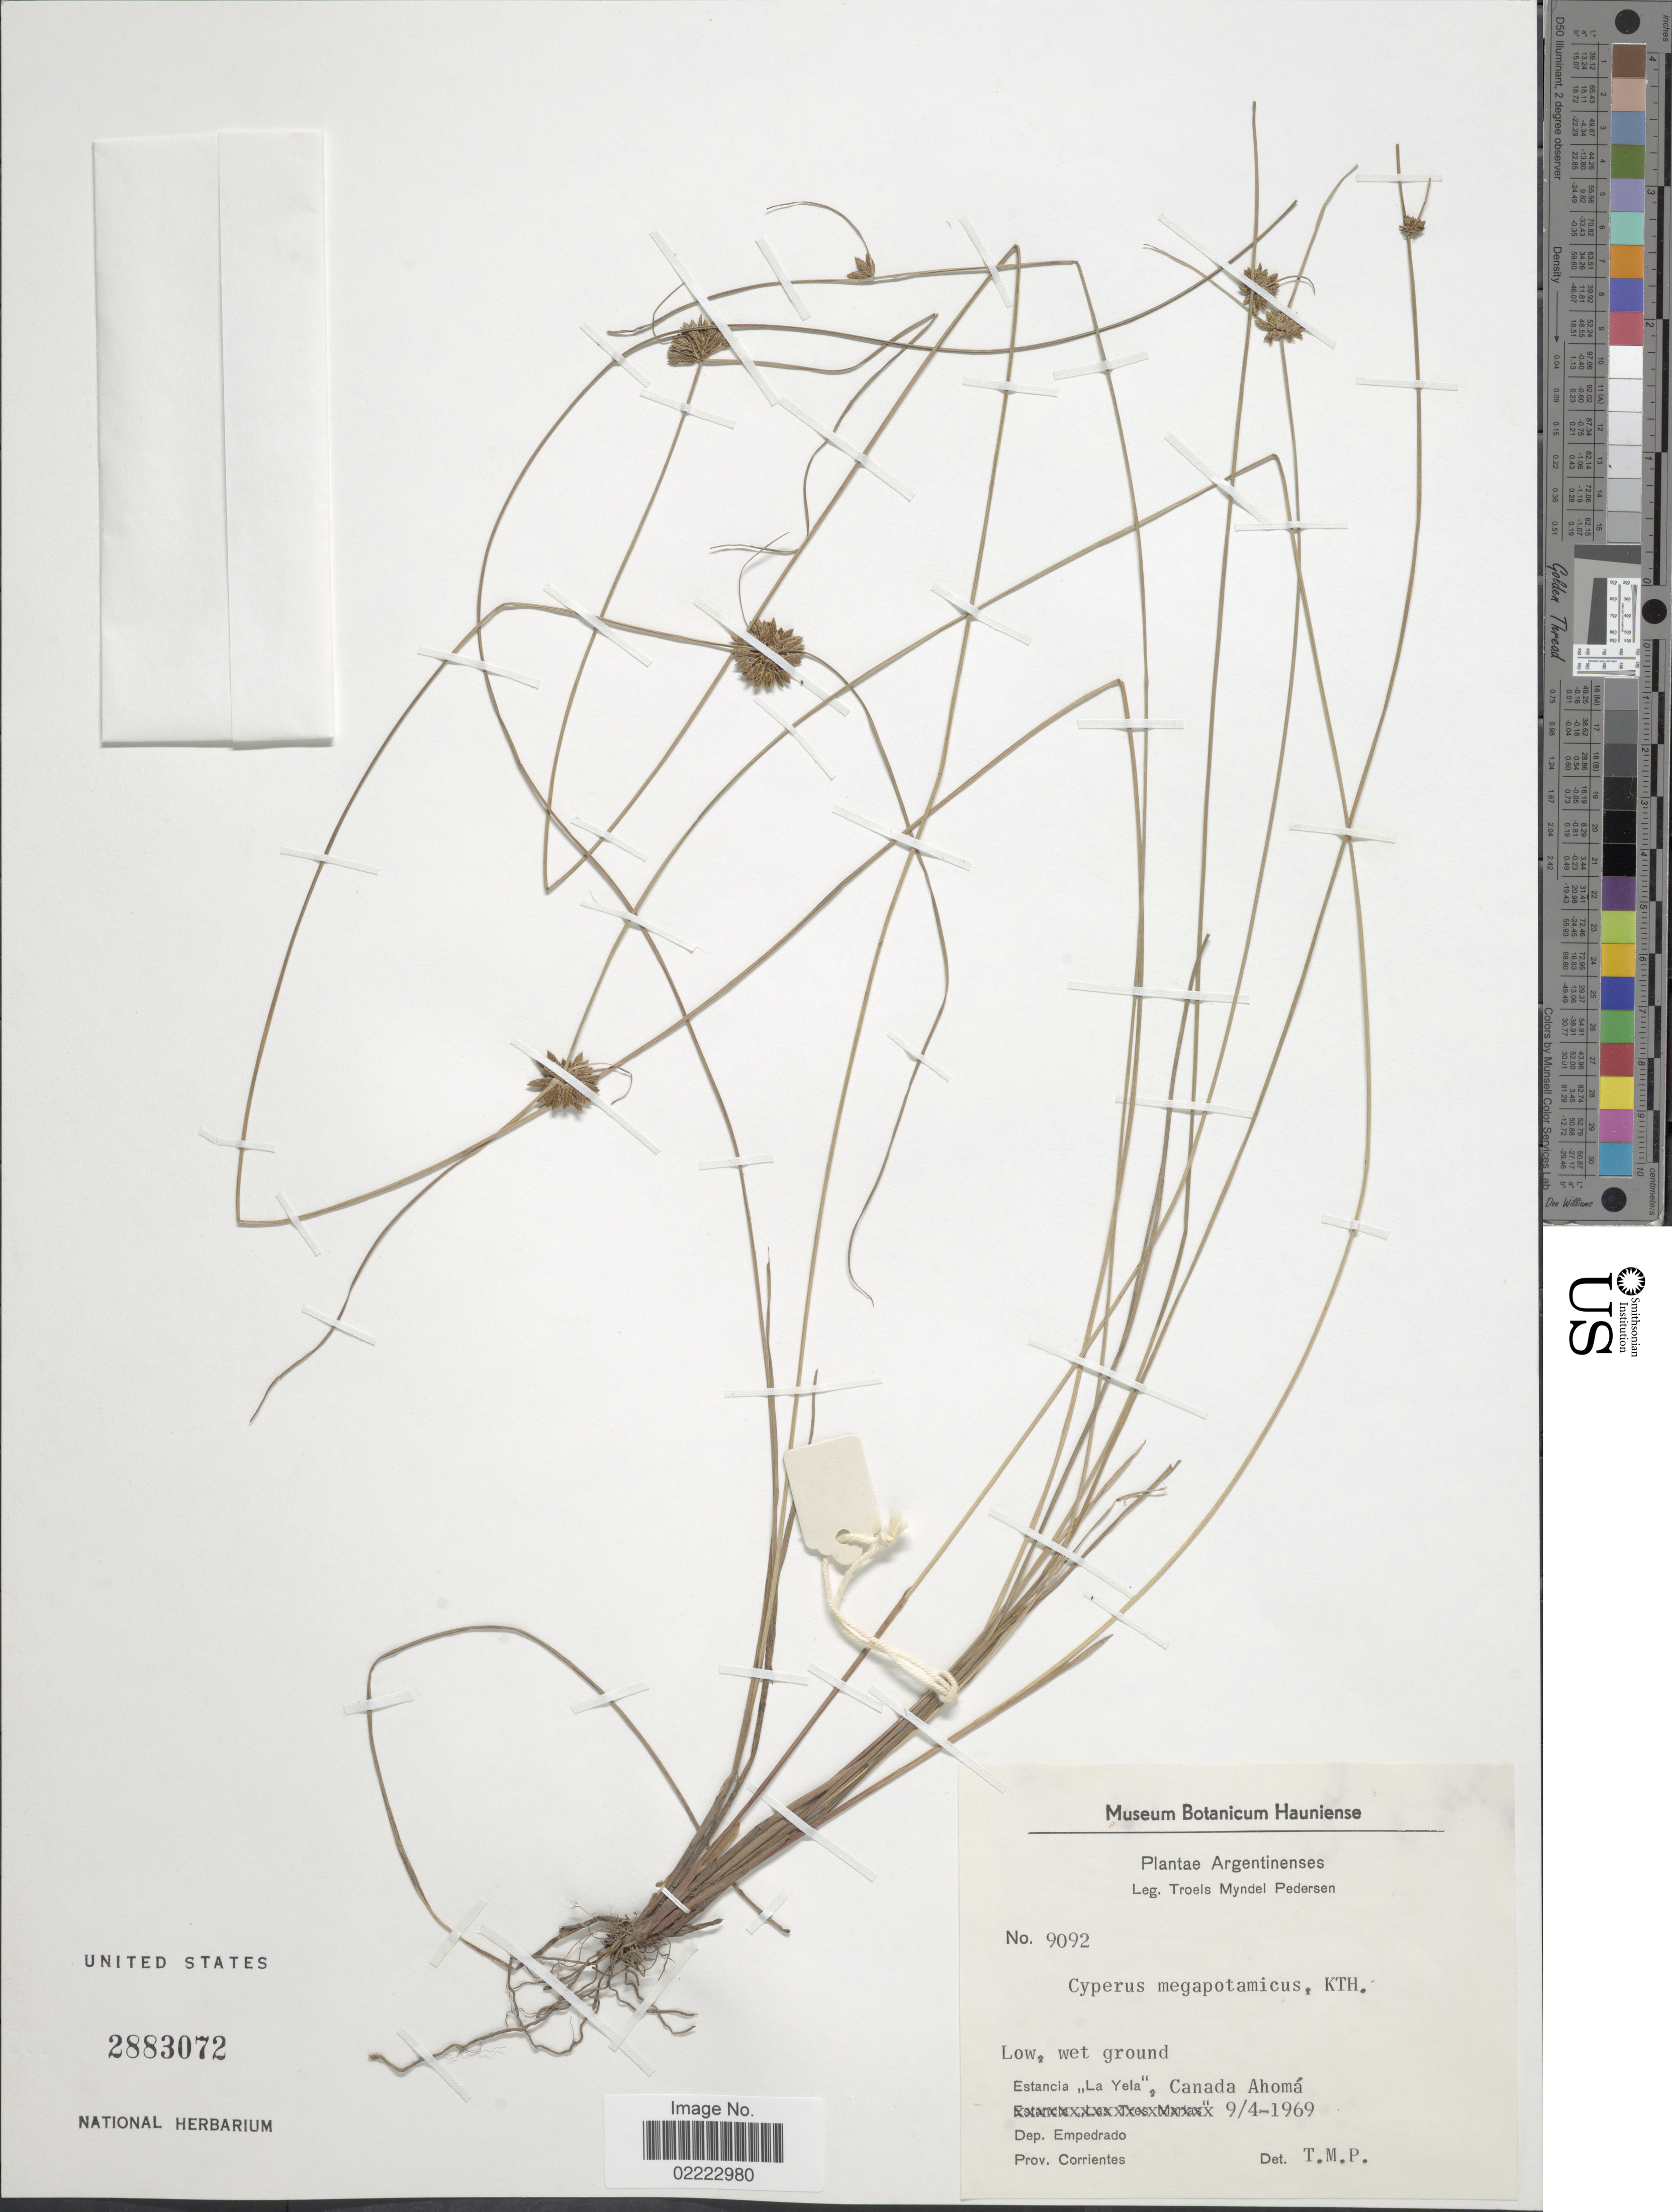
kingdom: Plantae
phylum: Tracheophyta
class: Liliopsida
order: Poales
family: Cyperaceae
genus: Cyperus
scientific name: Cyperus megapotamicus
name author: (A. Dietr.) Kunth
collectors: T. Pederson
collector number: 9092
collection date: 1969-04-09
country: Argentina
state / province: Corrientes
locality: Estancia "La Yela", Canada Ahoma. Dep. Empedrado.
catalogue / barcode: US 2883072